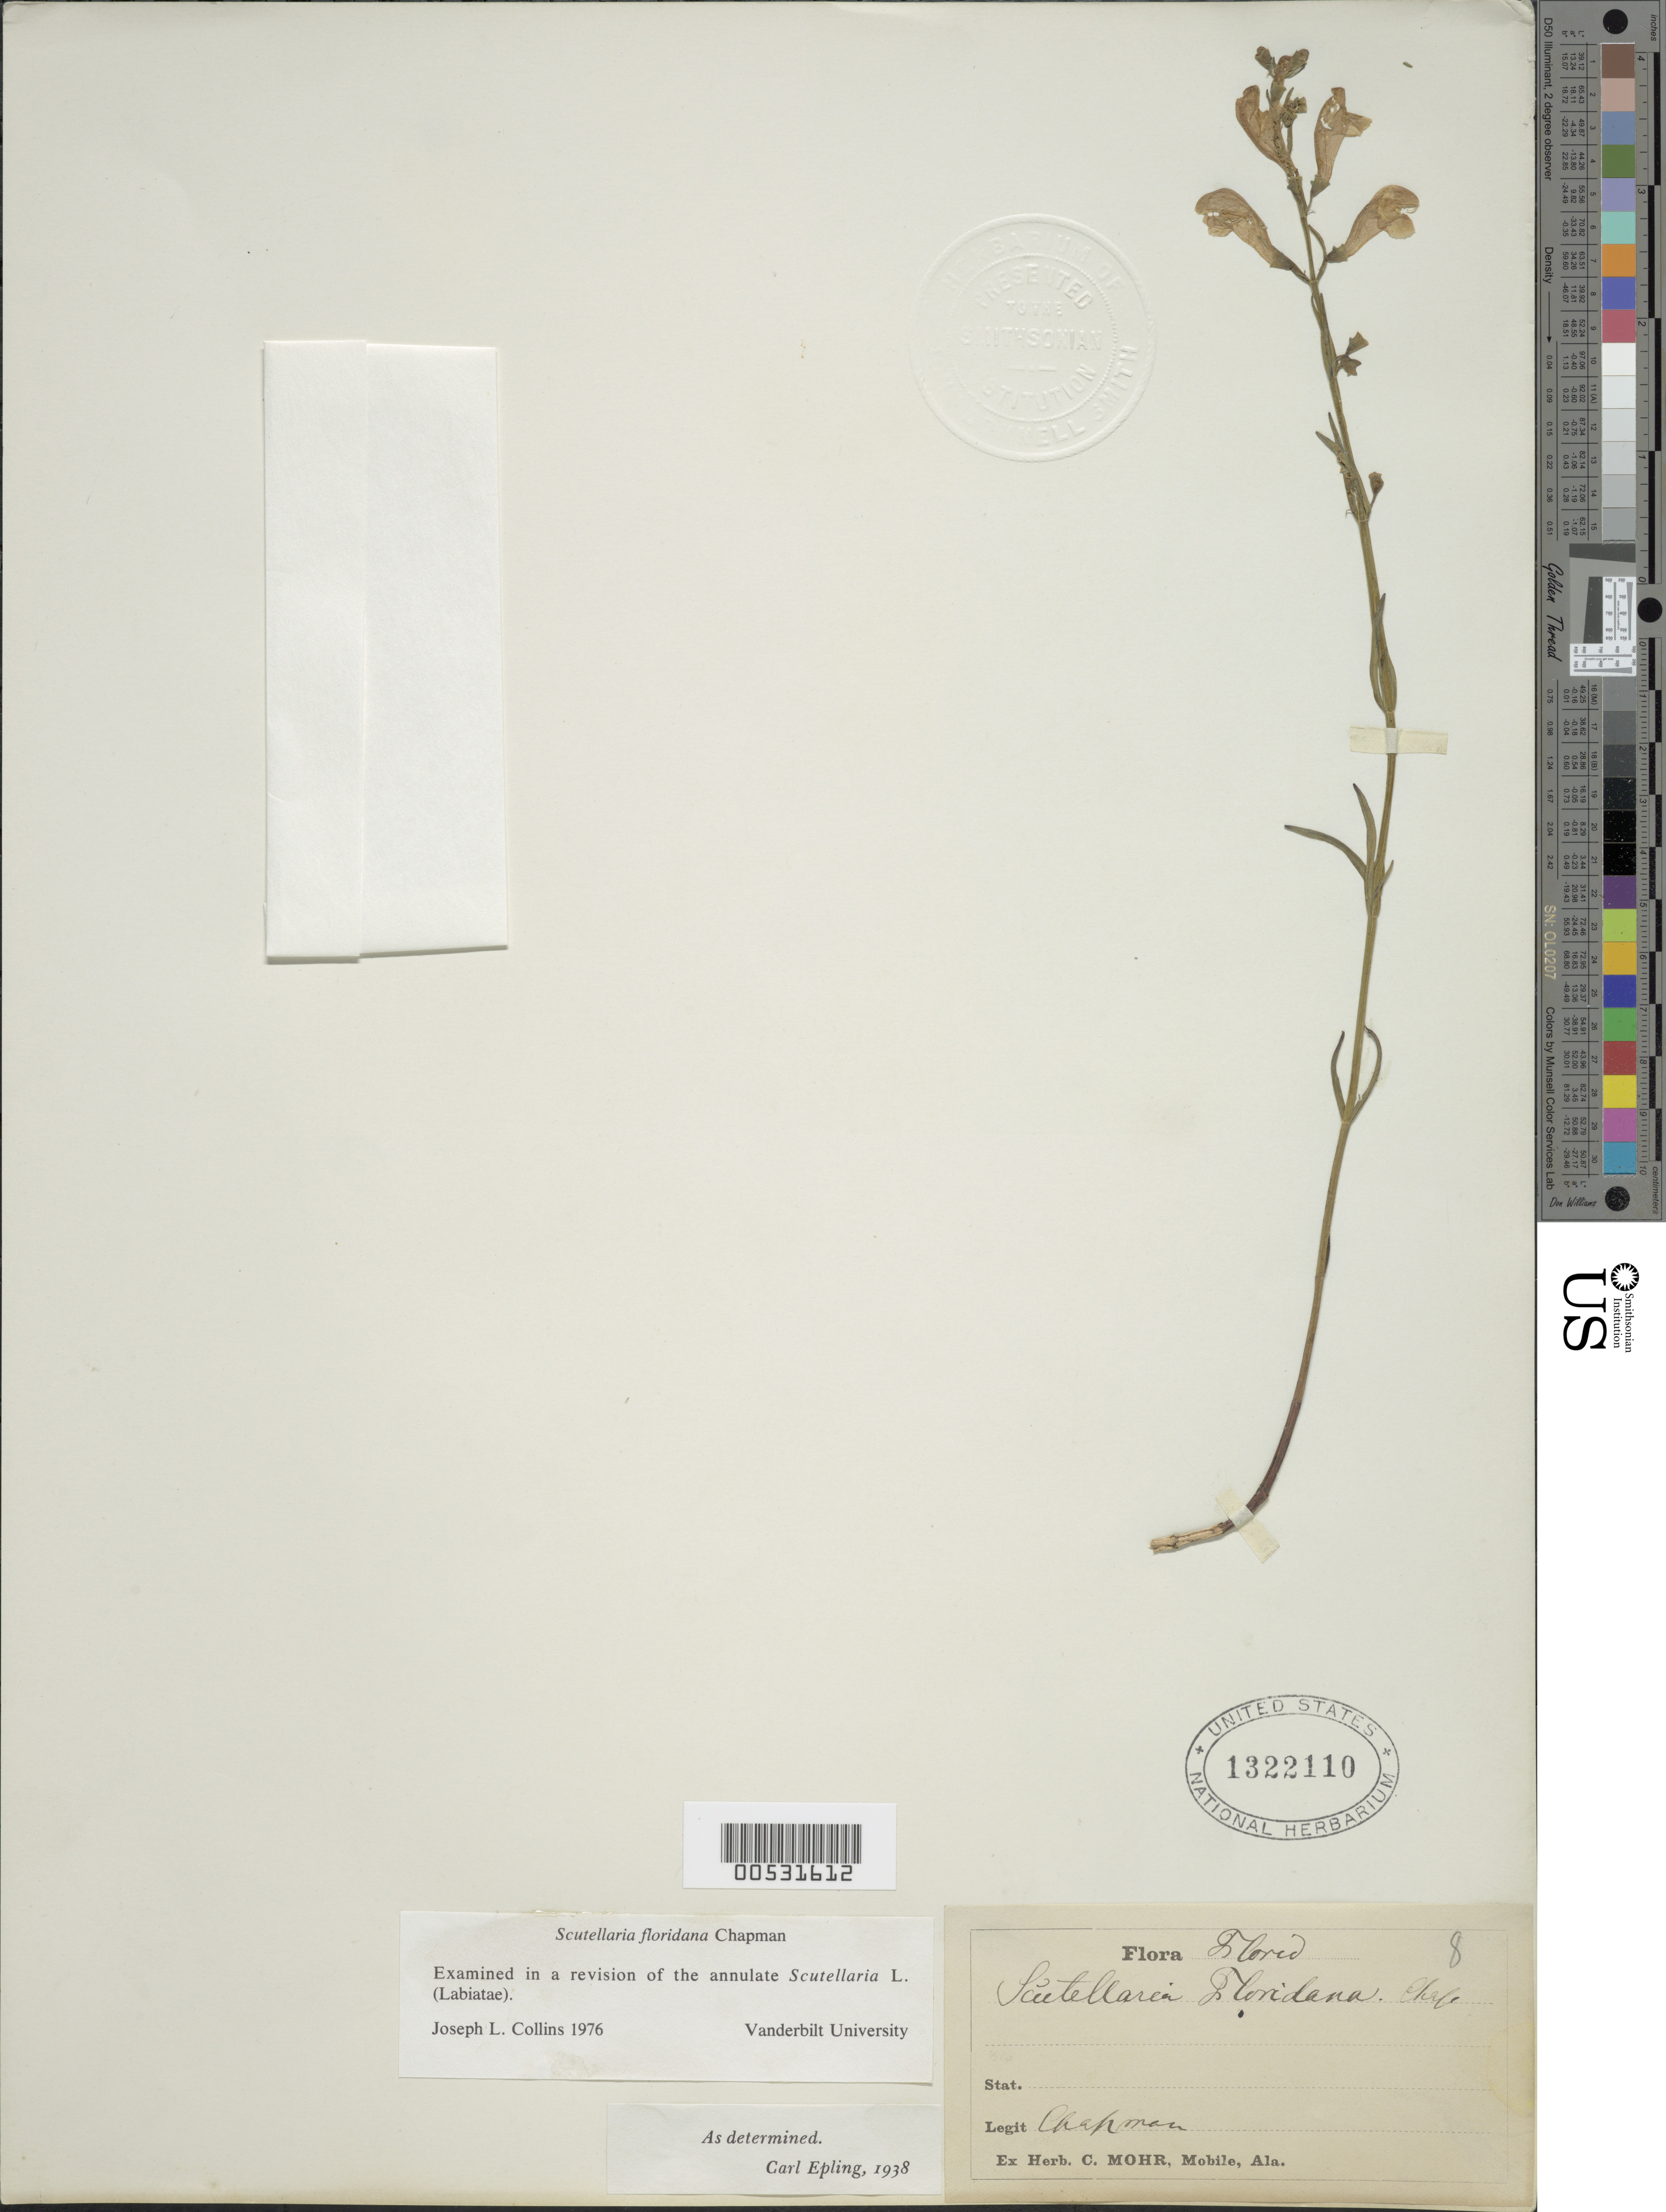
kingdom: Plantae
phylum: Tracheophyta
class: Magnoliopsida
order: Lamiales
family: Lamiaceae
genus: Scutellaria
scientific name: Scutellaria floridana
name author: Chapm.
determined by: Collins, J. L.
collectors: ex herb. C. Mohr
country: United States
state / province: Florida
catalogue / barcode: US 1322110